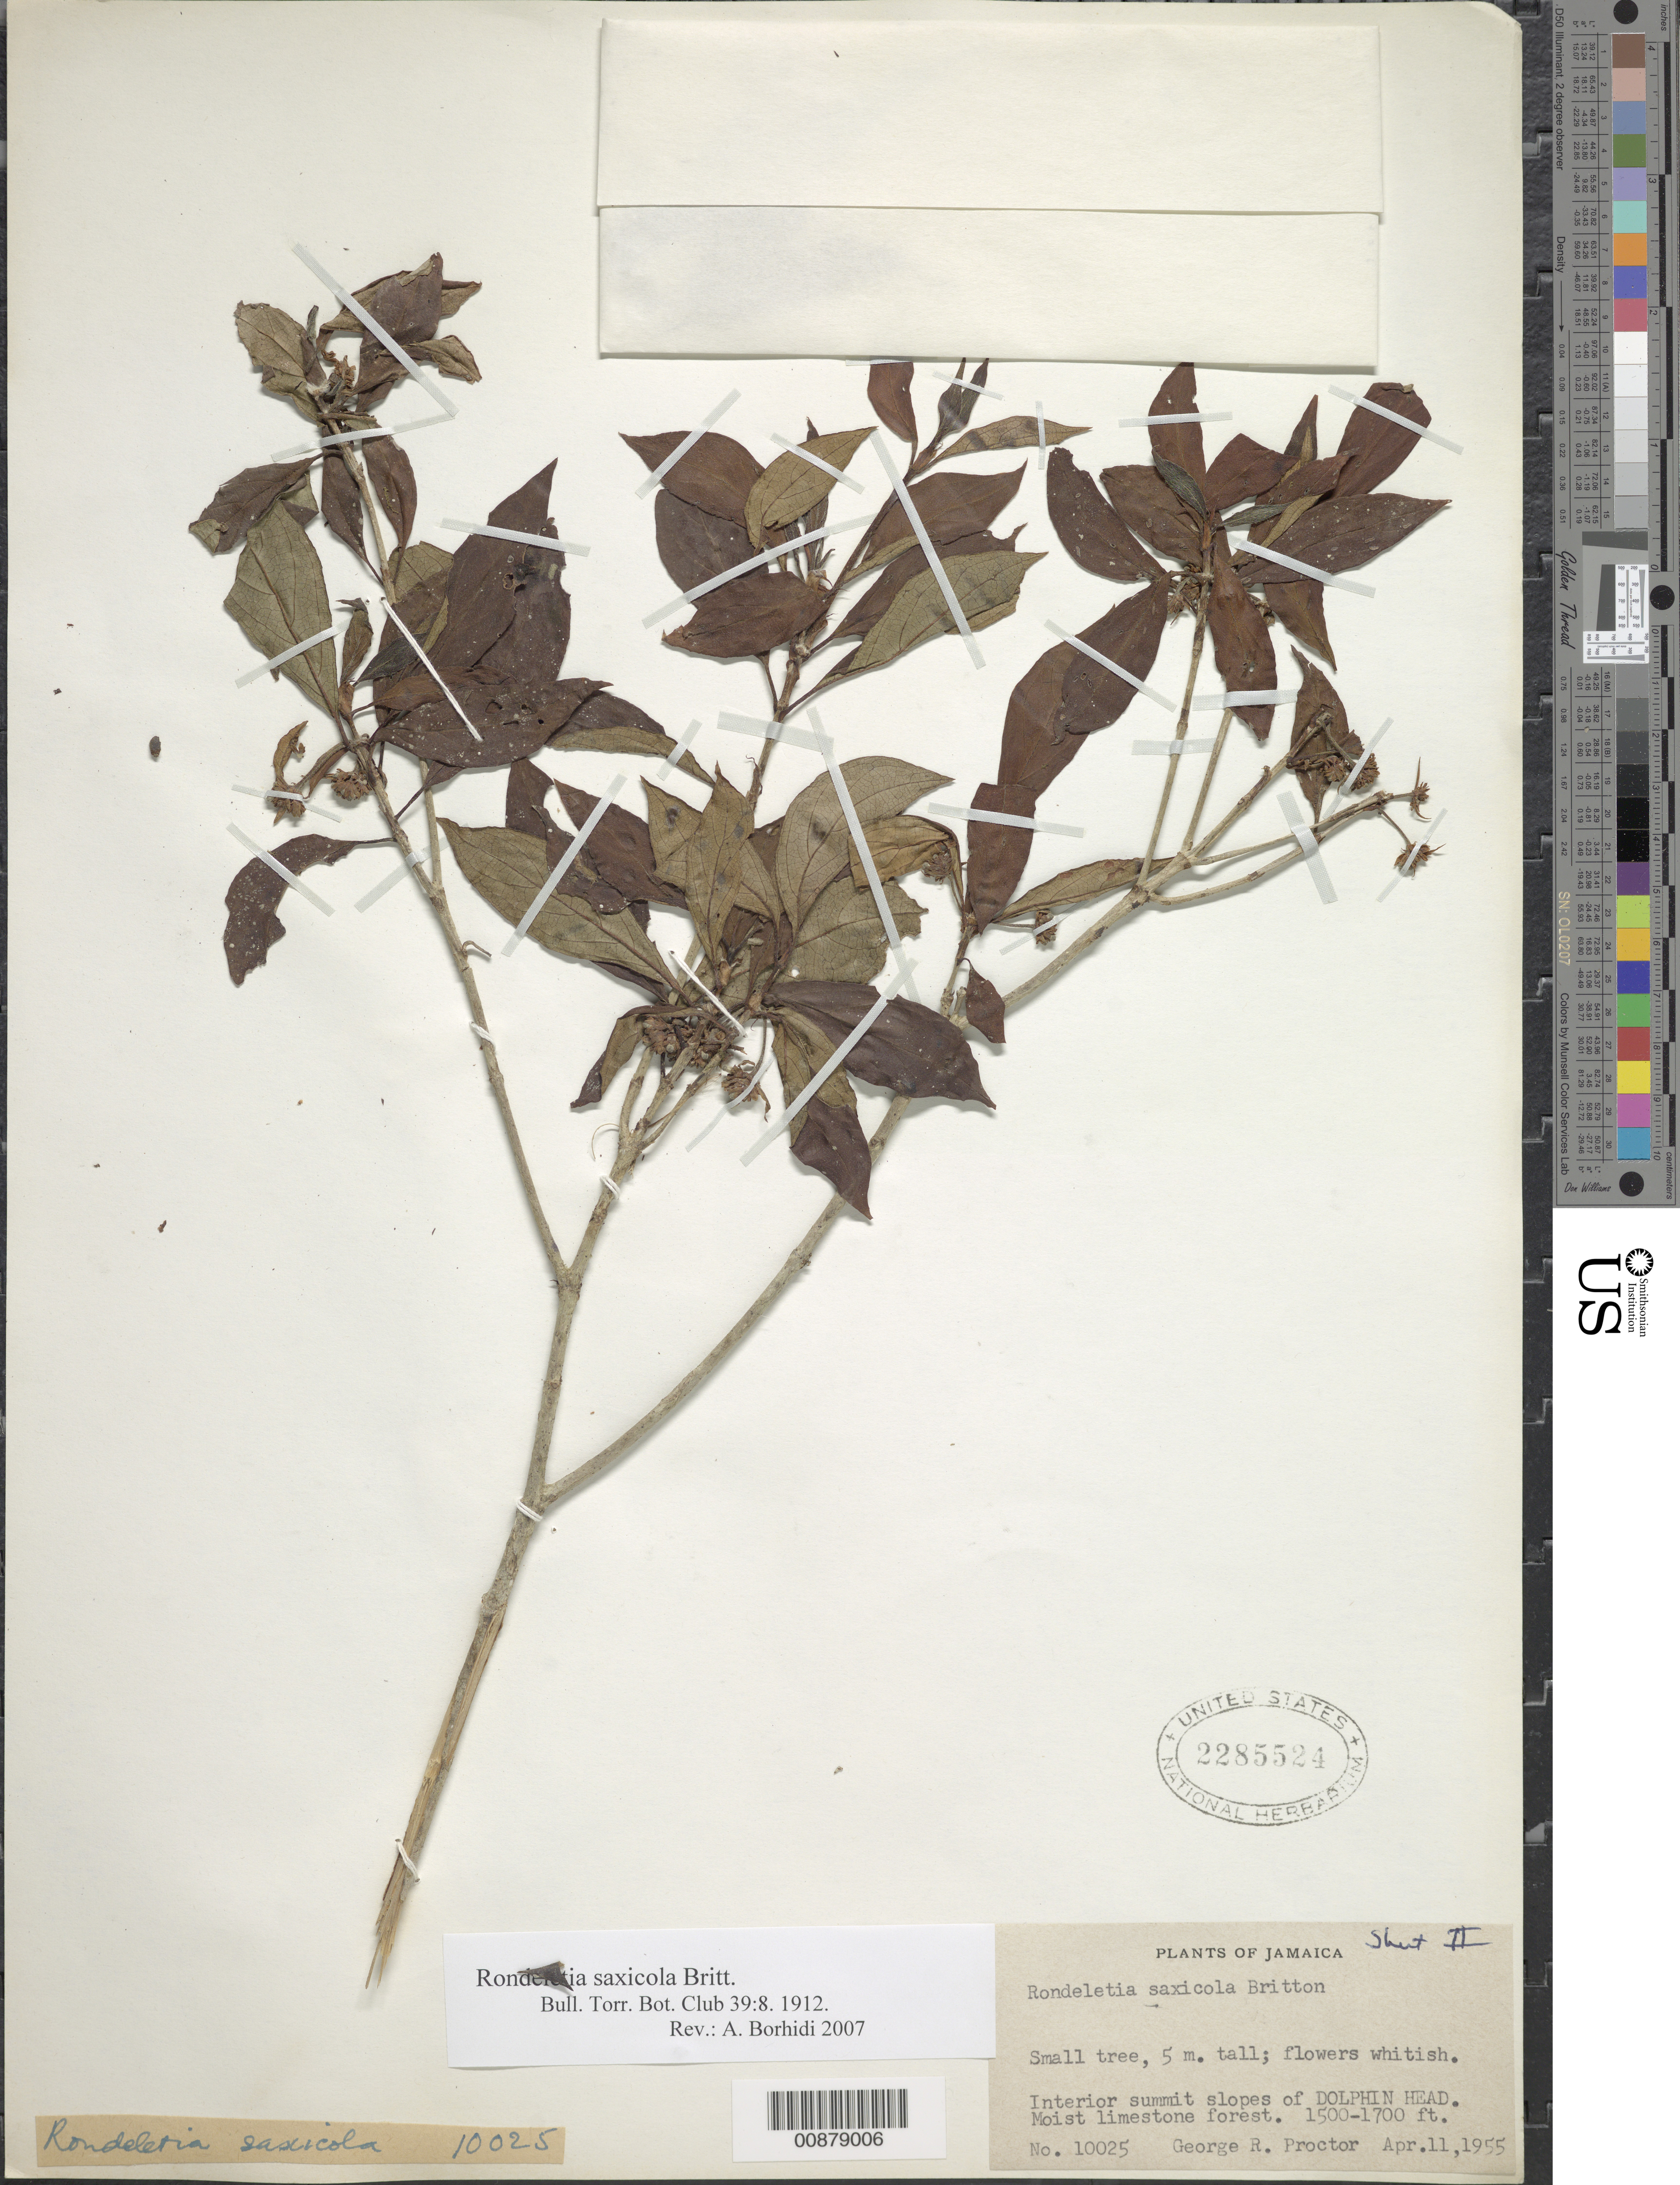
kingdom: Plantae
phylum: Tracheophyta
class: Magnoliopsida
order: Gentianales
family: Rubiaceae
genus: Rondeletia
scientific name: Rondeletia saxicola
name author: Britton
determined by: Borhidi, Attila L.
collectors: G. R. Proctor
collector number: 10025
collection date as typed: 11 Apr 1955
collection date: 1955-04-11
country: Jamaica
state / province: Hanover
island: Jamaica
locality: Interior summit slopes of Dolphin Head.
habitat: Moist limestone forest.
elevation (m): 457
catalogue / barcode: US 2285524